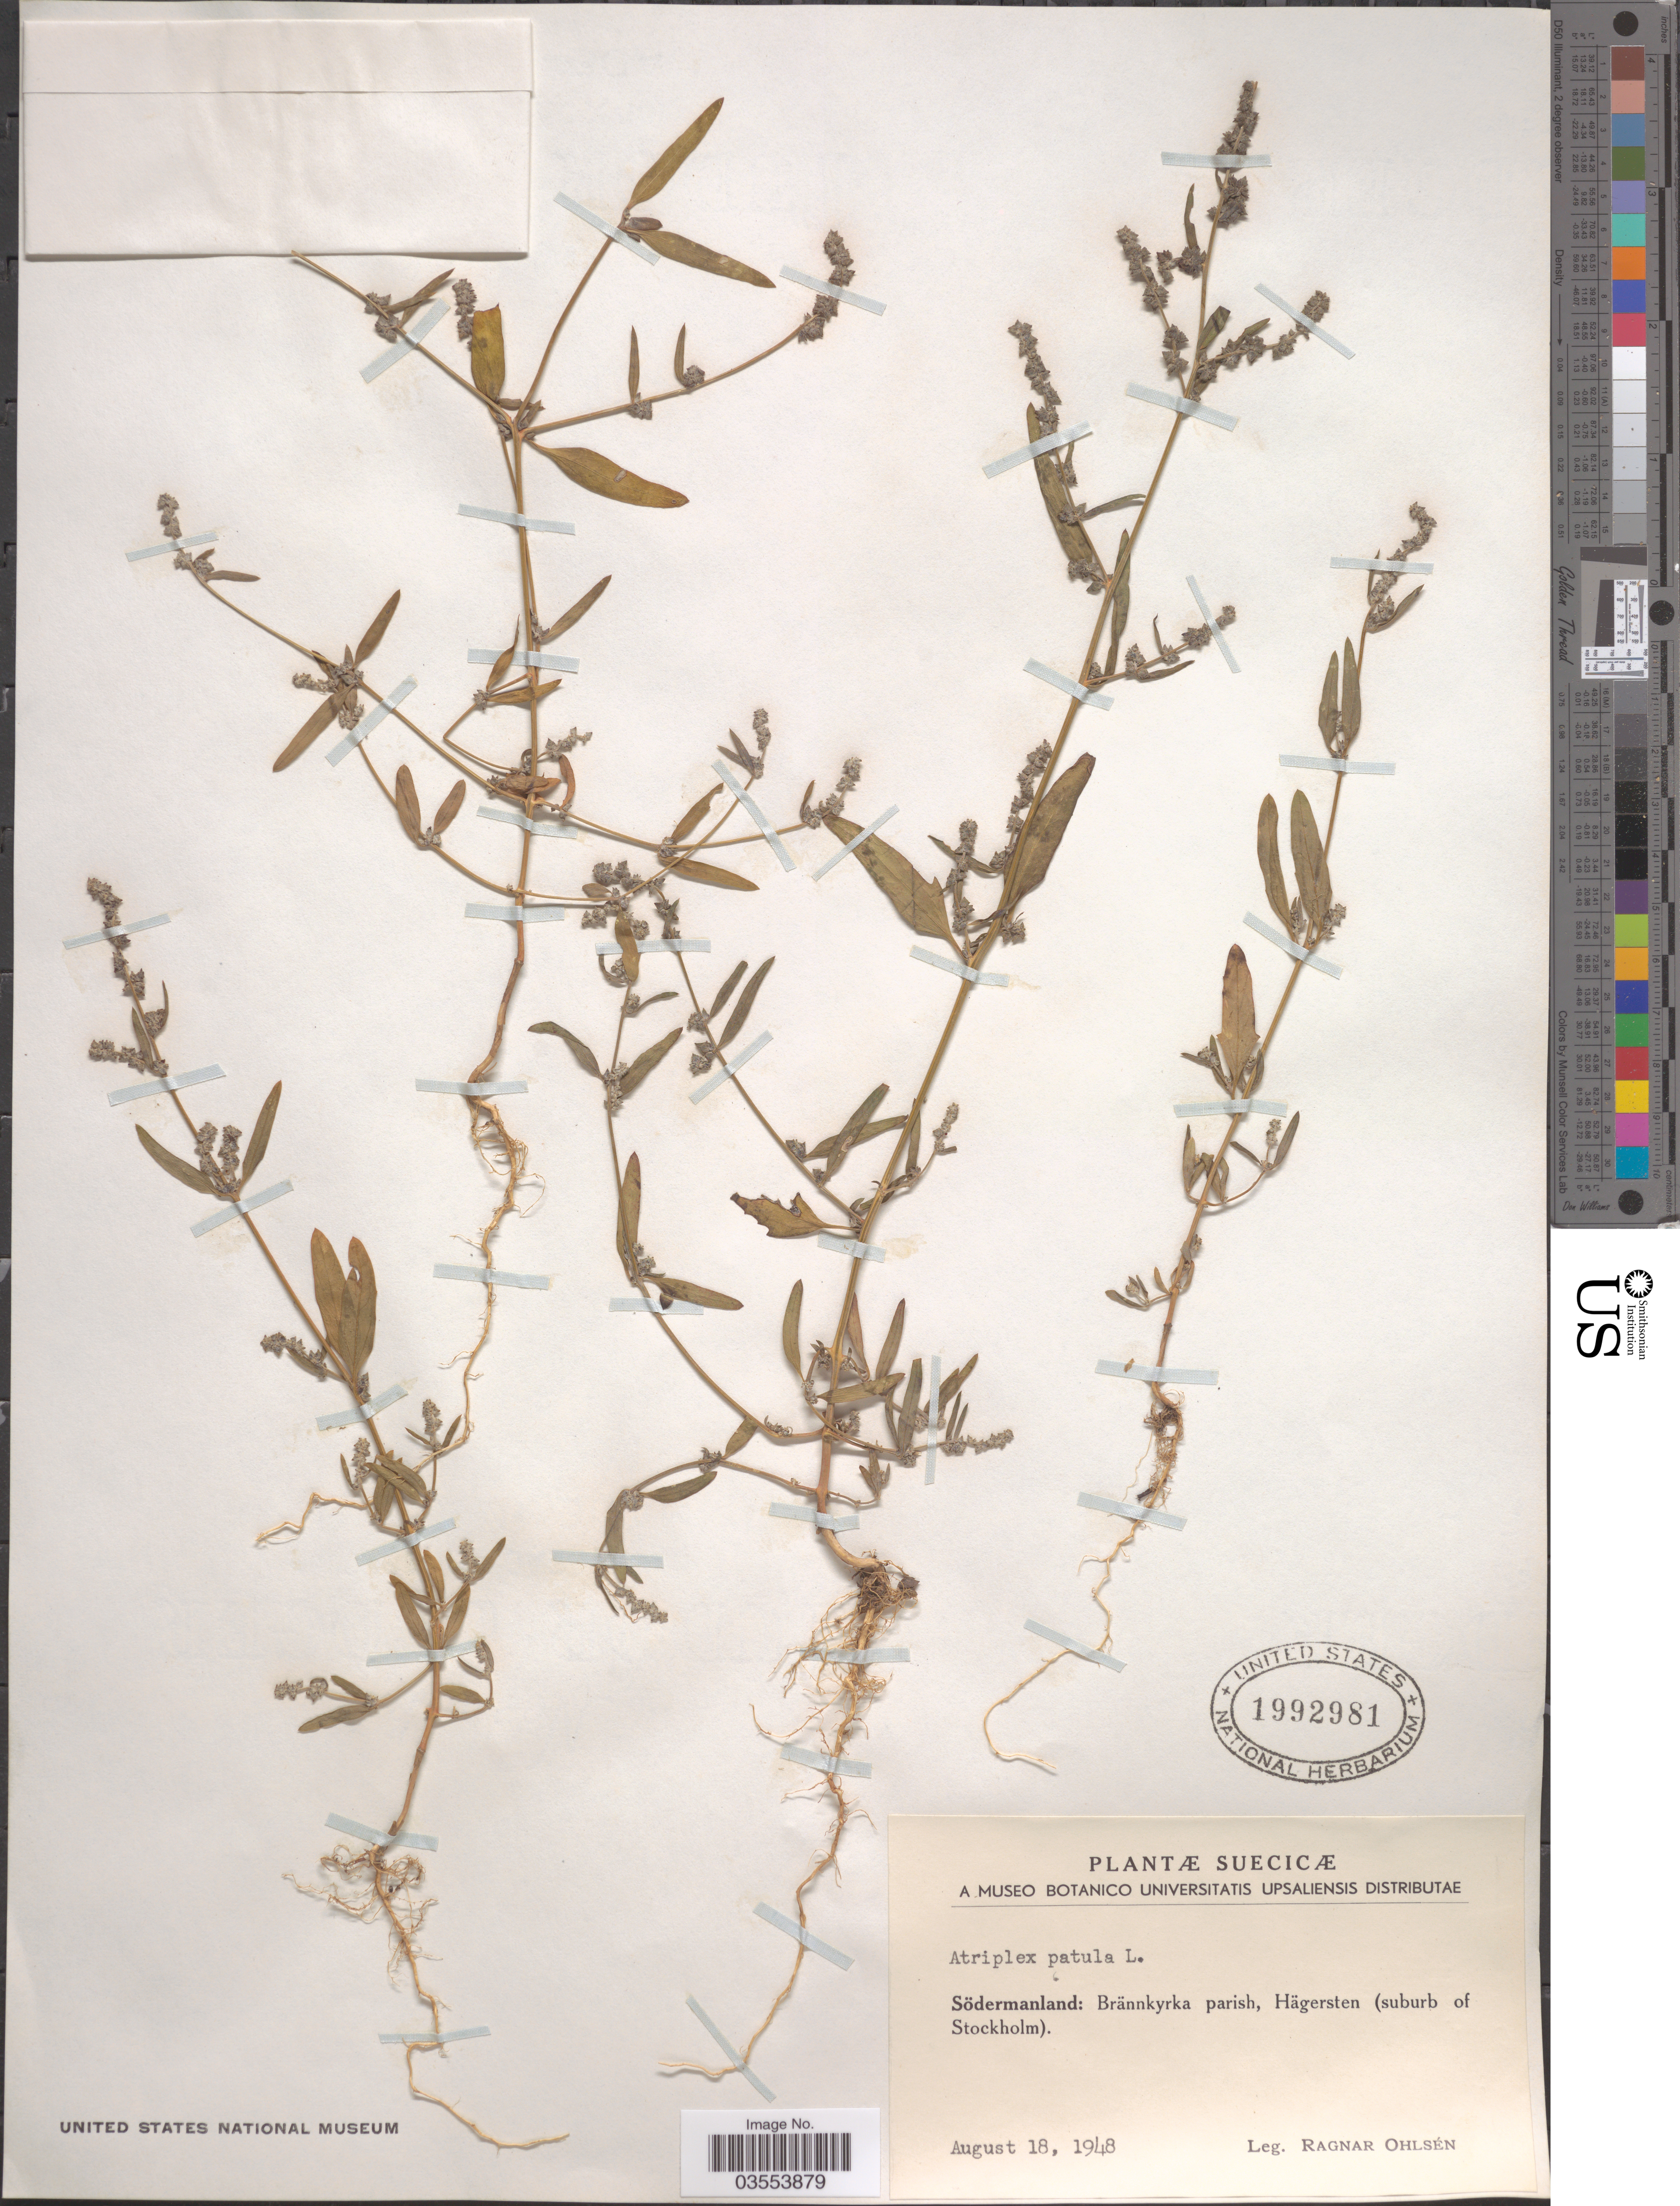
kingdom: Plantae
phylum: Tracheophyta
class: Magnoliopsida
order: Caryophyllales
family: Amaranthaceae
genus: Atriplex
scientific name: Atriplex patula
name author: L.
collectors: R. Ohlsén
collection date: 1948-08-18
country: Sweden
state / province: Sodermanland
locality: Suecicæ. Brännkyrka parish, Hägersten (suburb of Stockholm).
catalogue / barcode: US 1992981